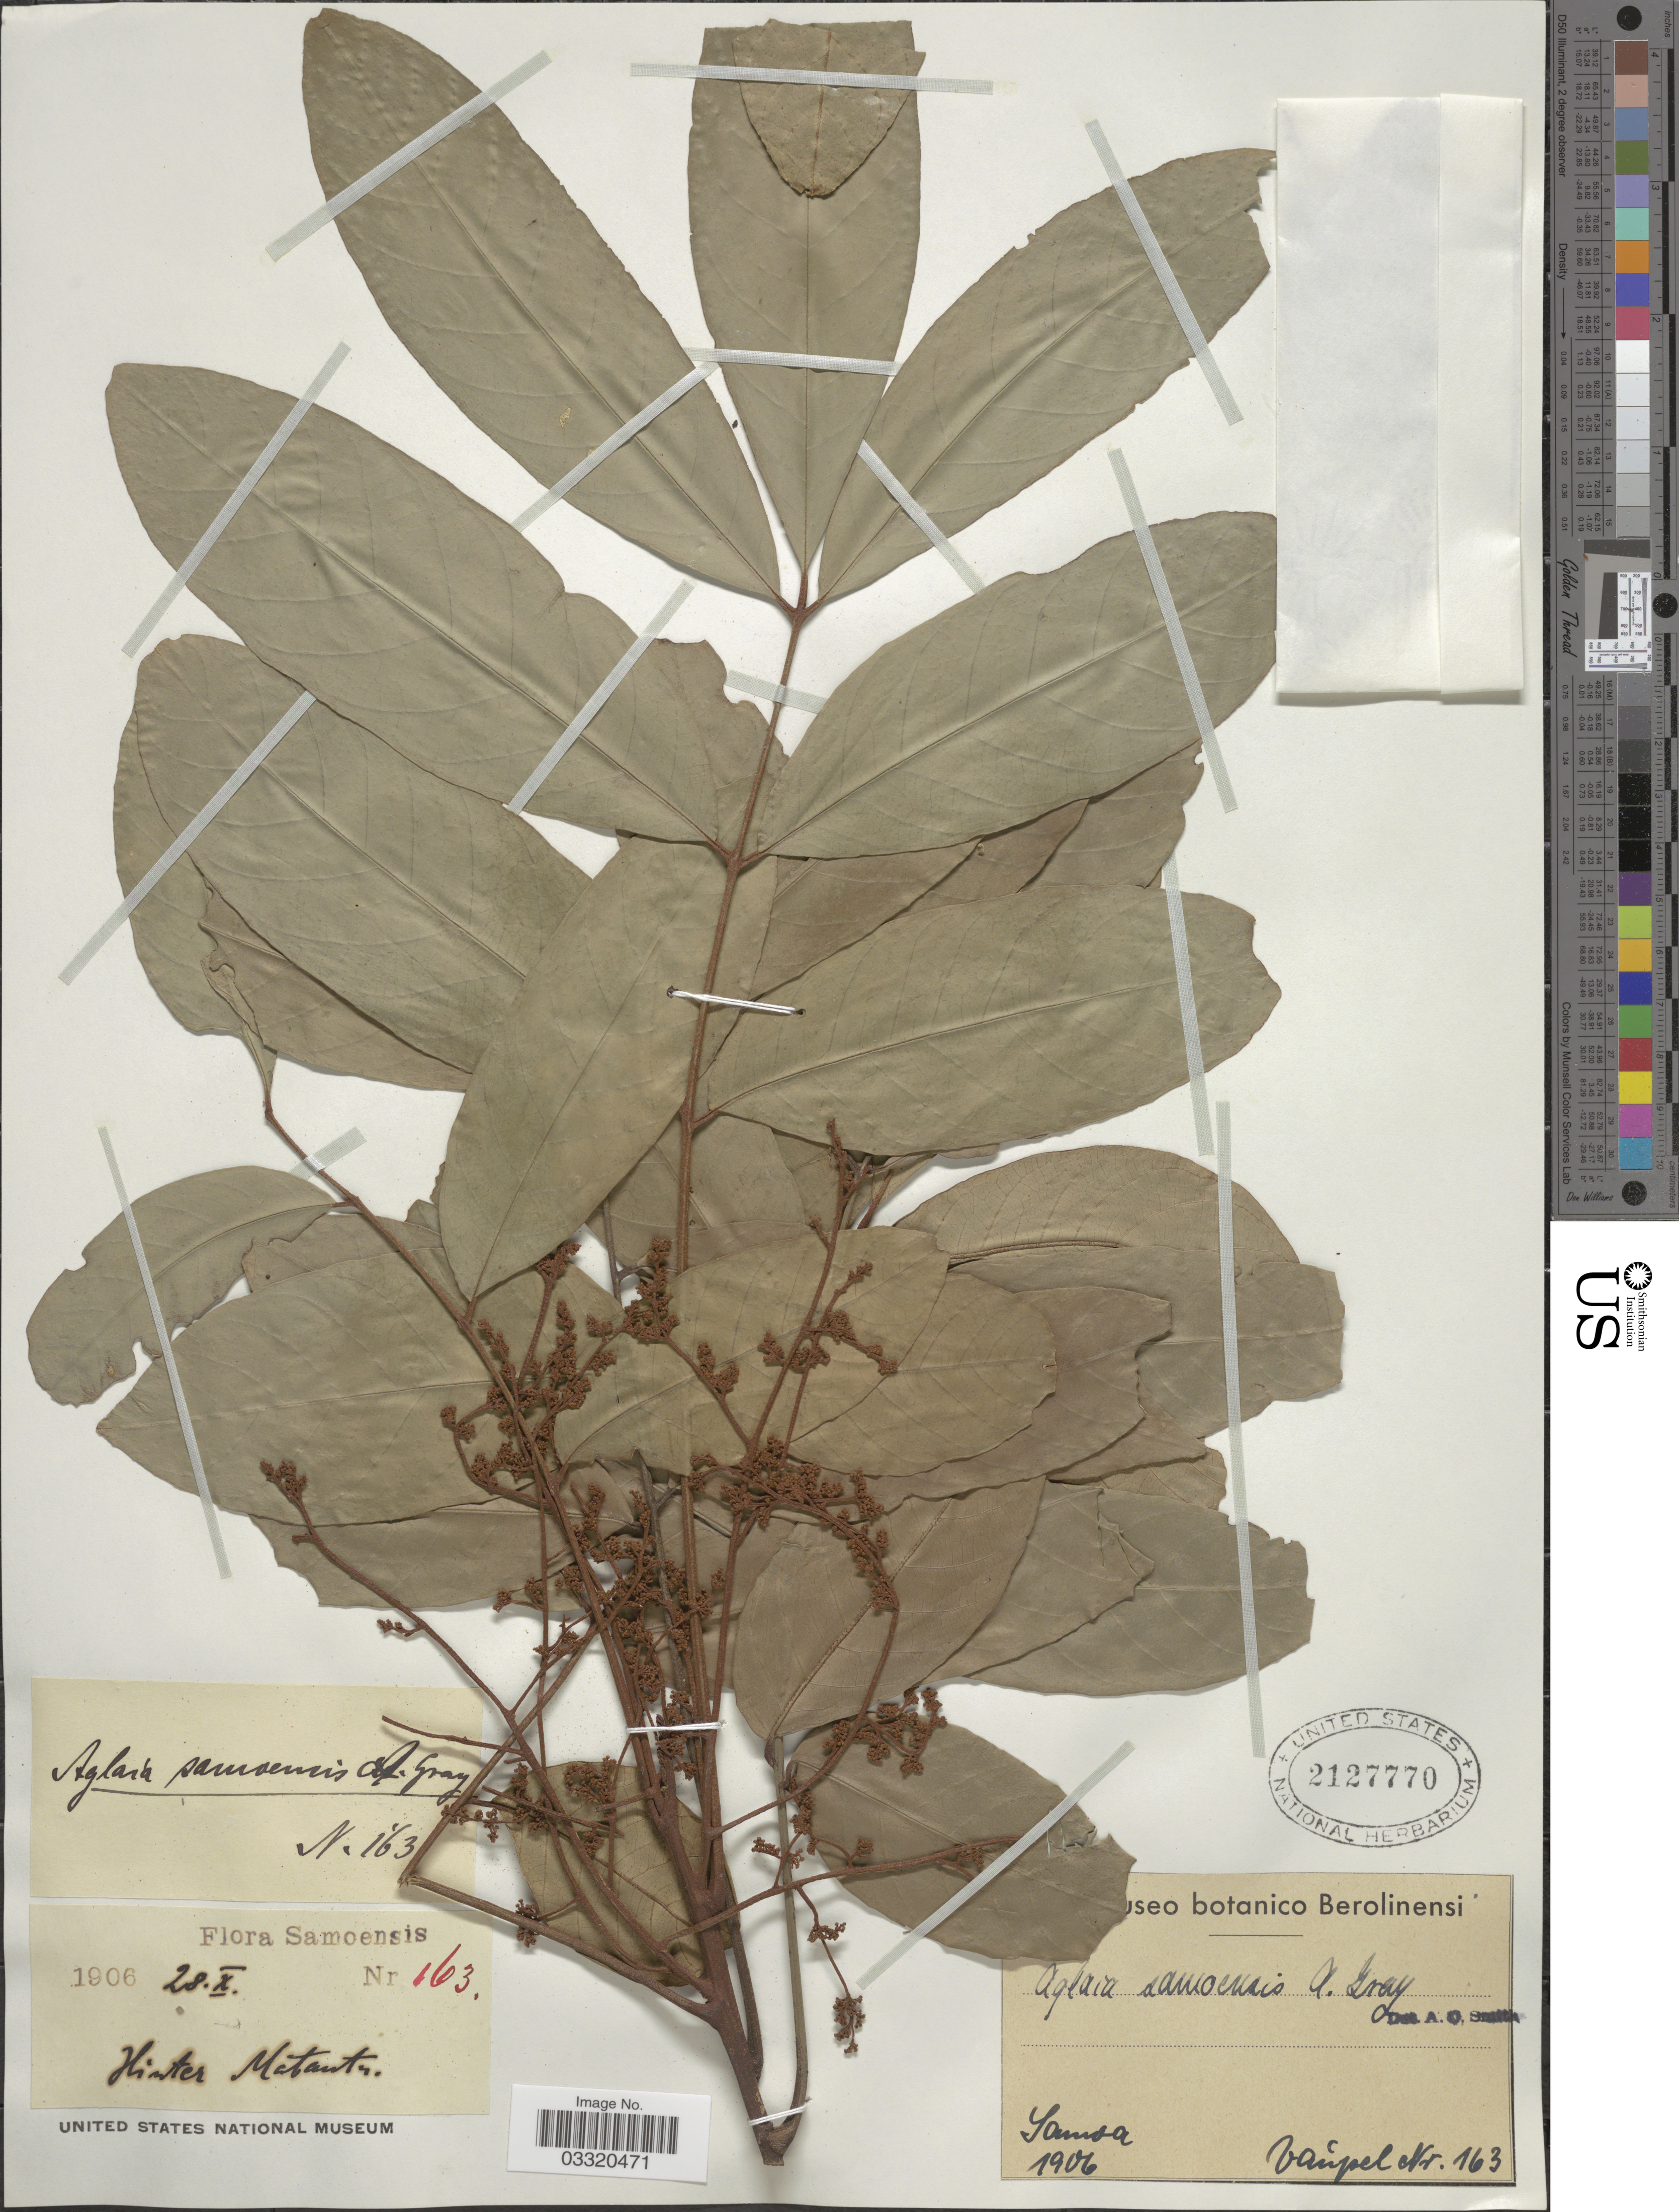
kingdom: Plantae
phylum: Tracheophyta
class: Magnoliopsida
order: Sapindales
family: Meliaceae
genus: Aglaia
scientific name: Aglaia samoensis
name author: A. Gray in Wilkes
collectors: Vaupel, --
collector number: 163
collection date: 1906-10-28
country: Samoa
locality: Samoa.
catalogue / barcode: US 2127770